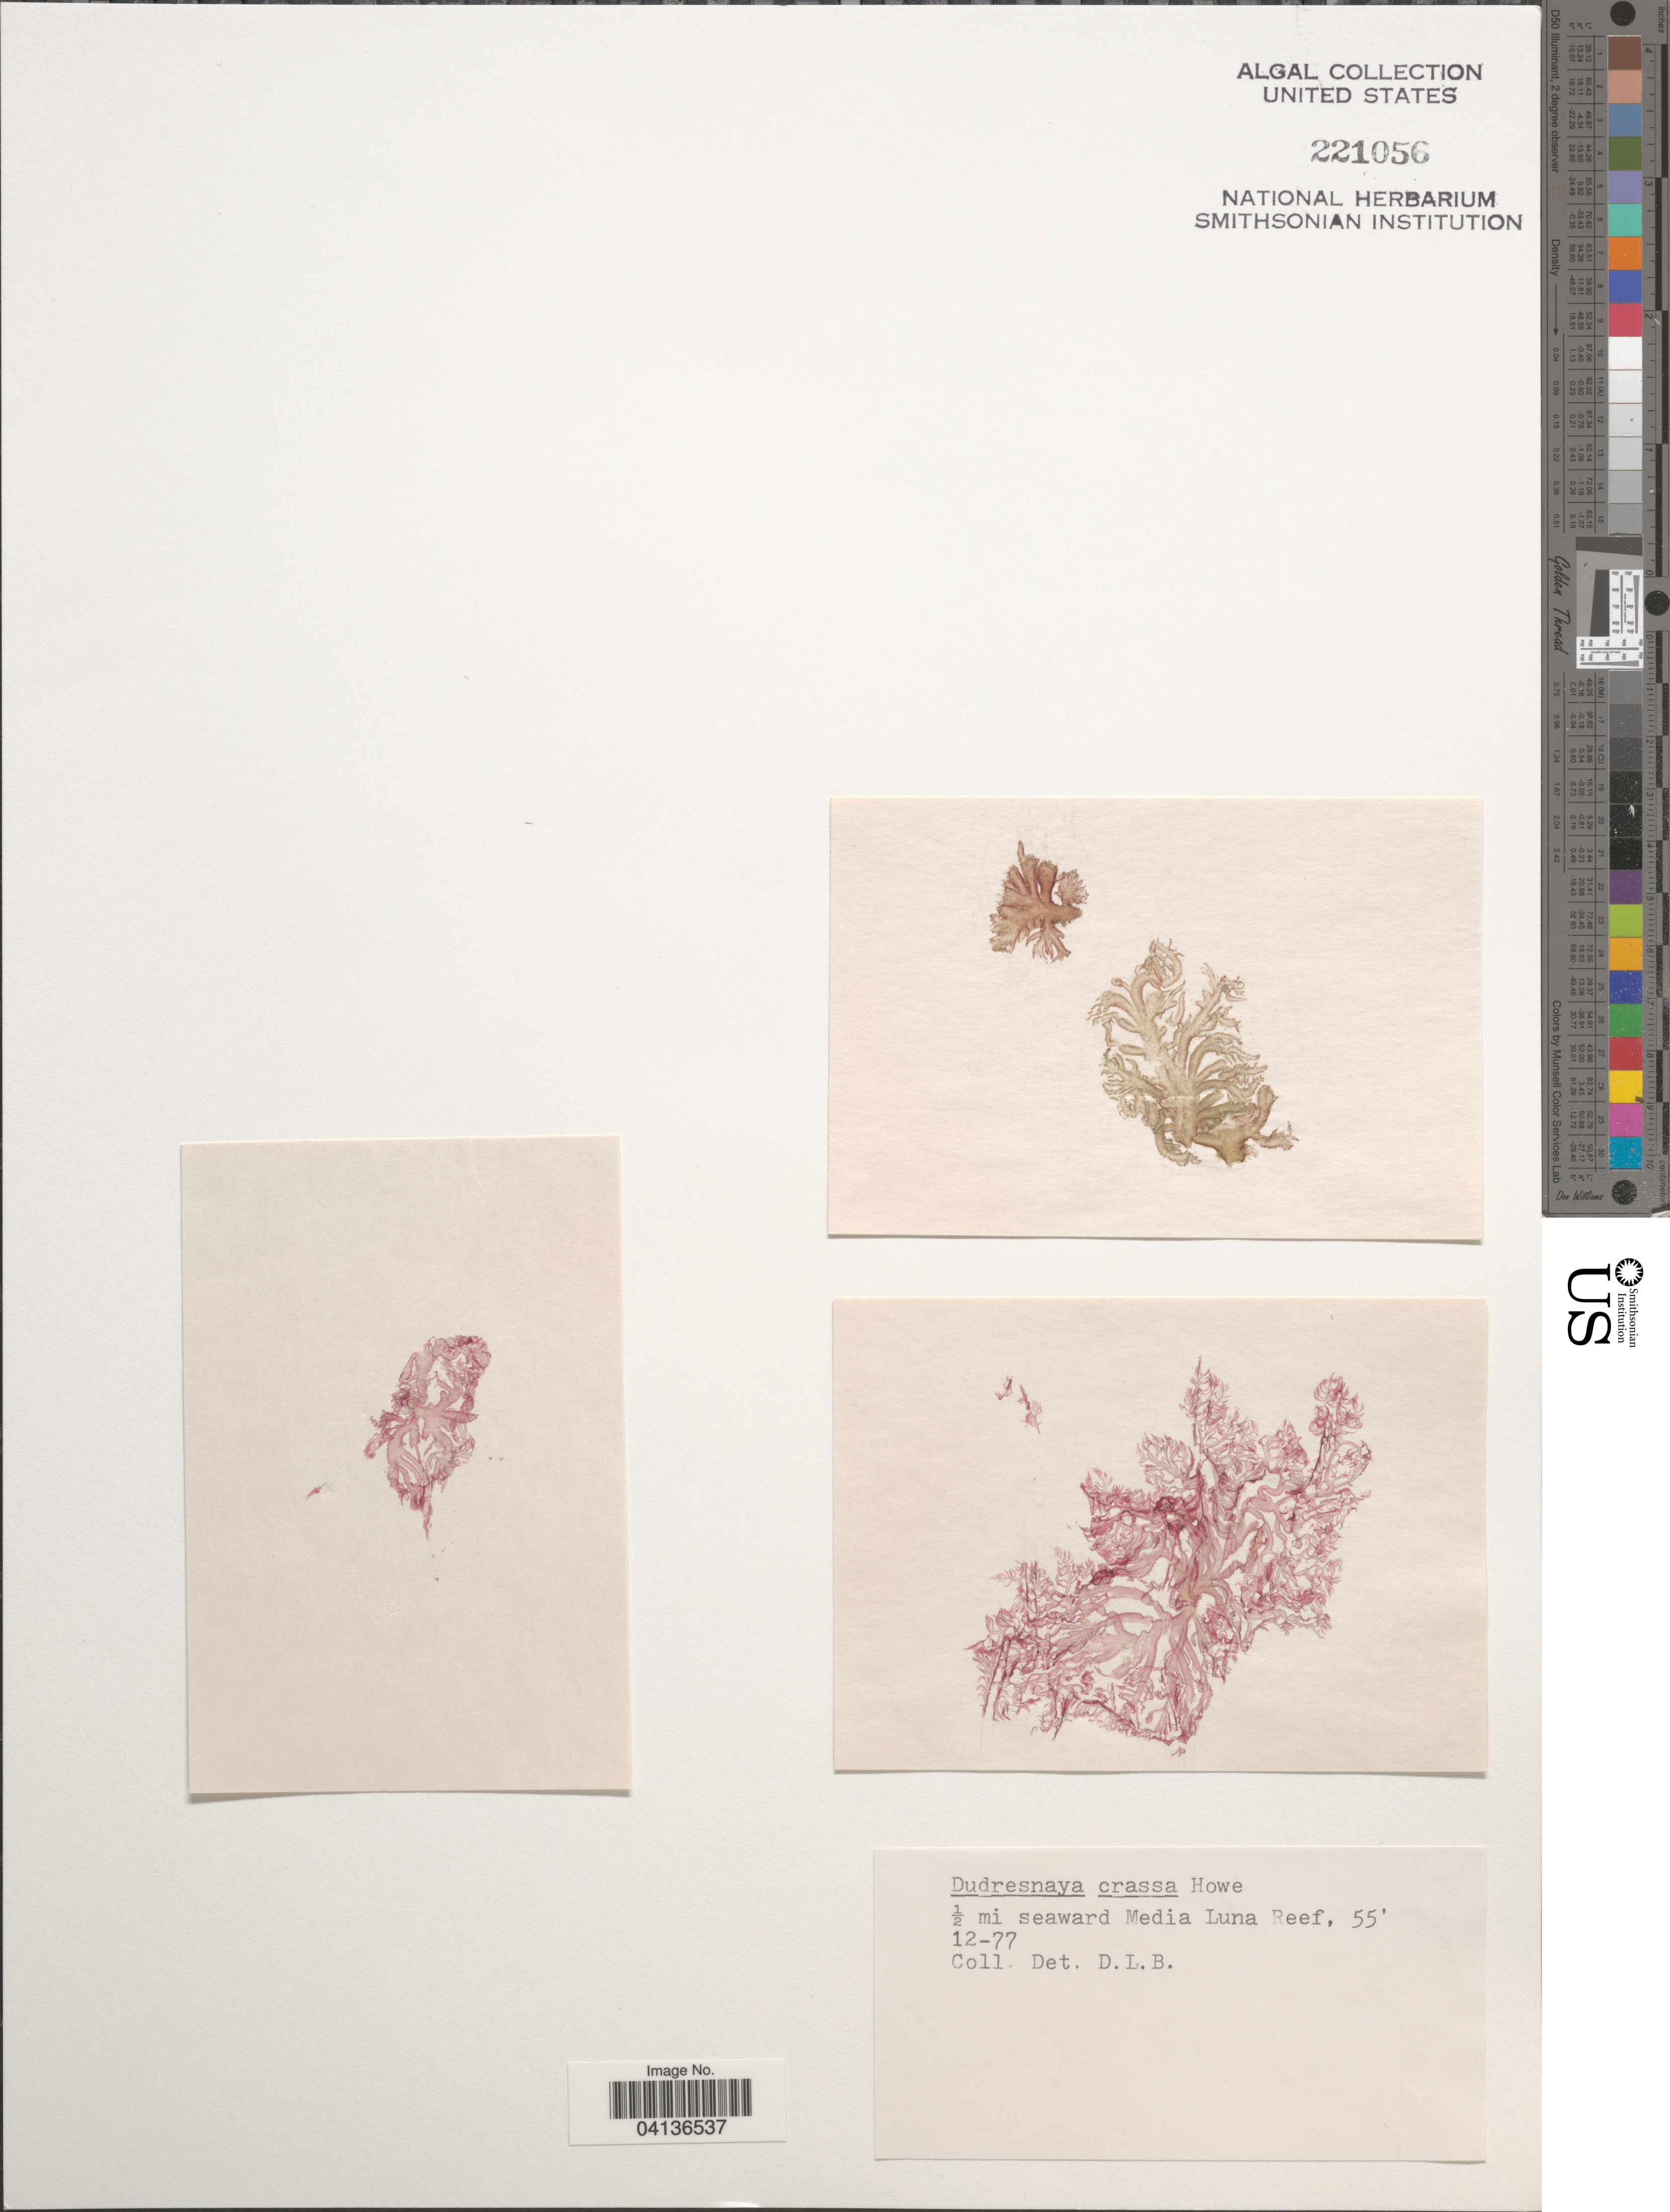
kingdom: Plantae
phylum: Rhodophyta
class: Florideophyceae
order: Gigartinales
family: Dumontiaceae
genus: Dudresnaya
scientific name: Dudresnaya crassa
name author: M. Howe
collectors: D. L. B.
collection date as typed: Transcribed d/m/y: /12/77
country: Puerto Rico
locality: ½ mi seaward Media Luna Reef.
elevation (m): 17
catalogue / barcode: US 221056